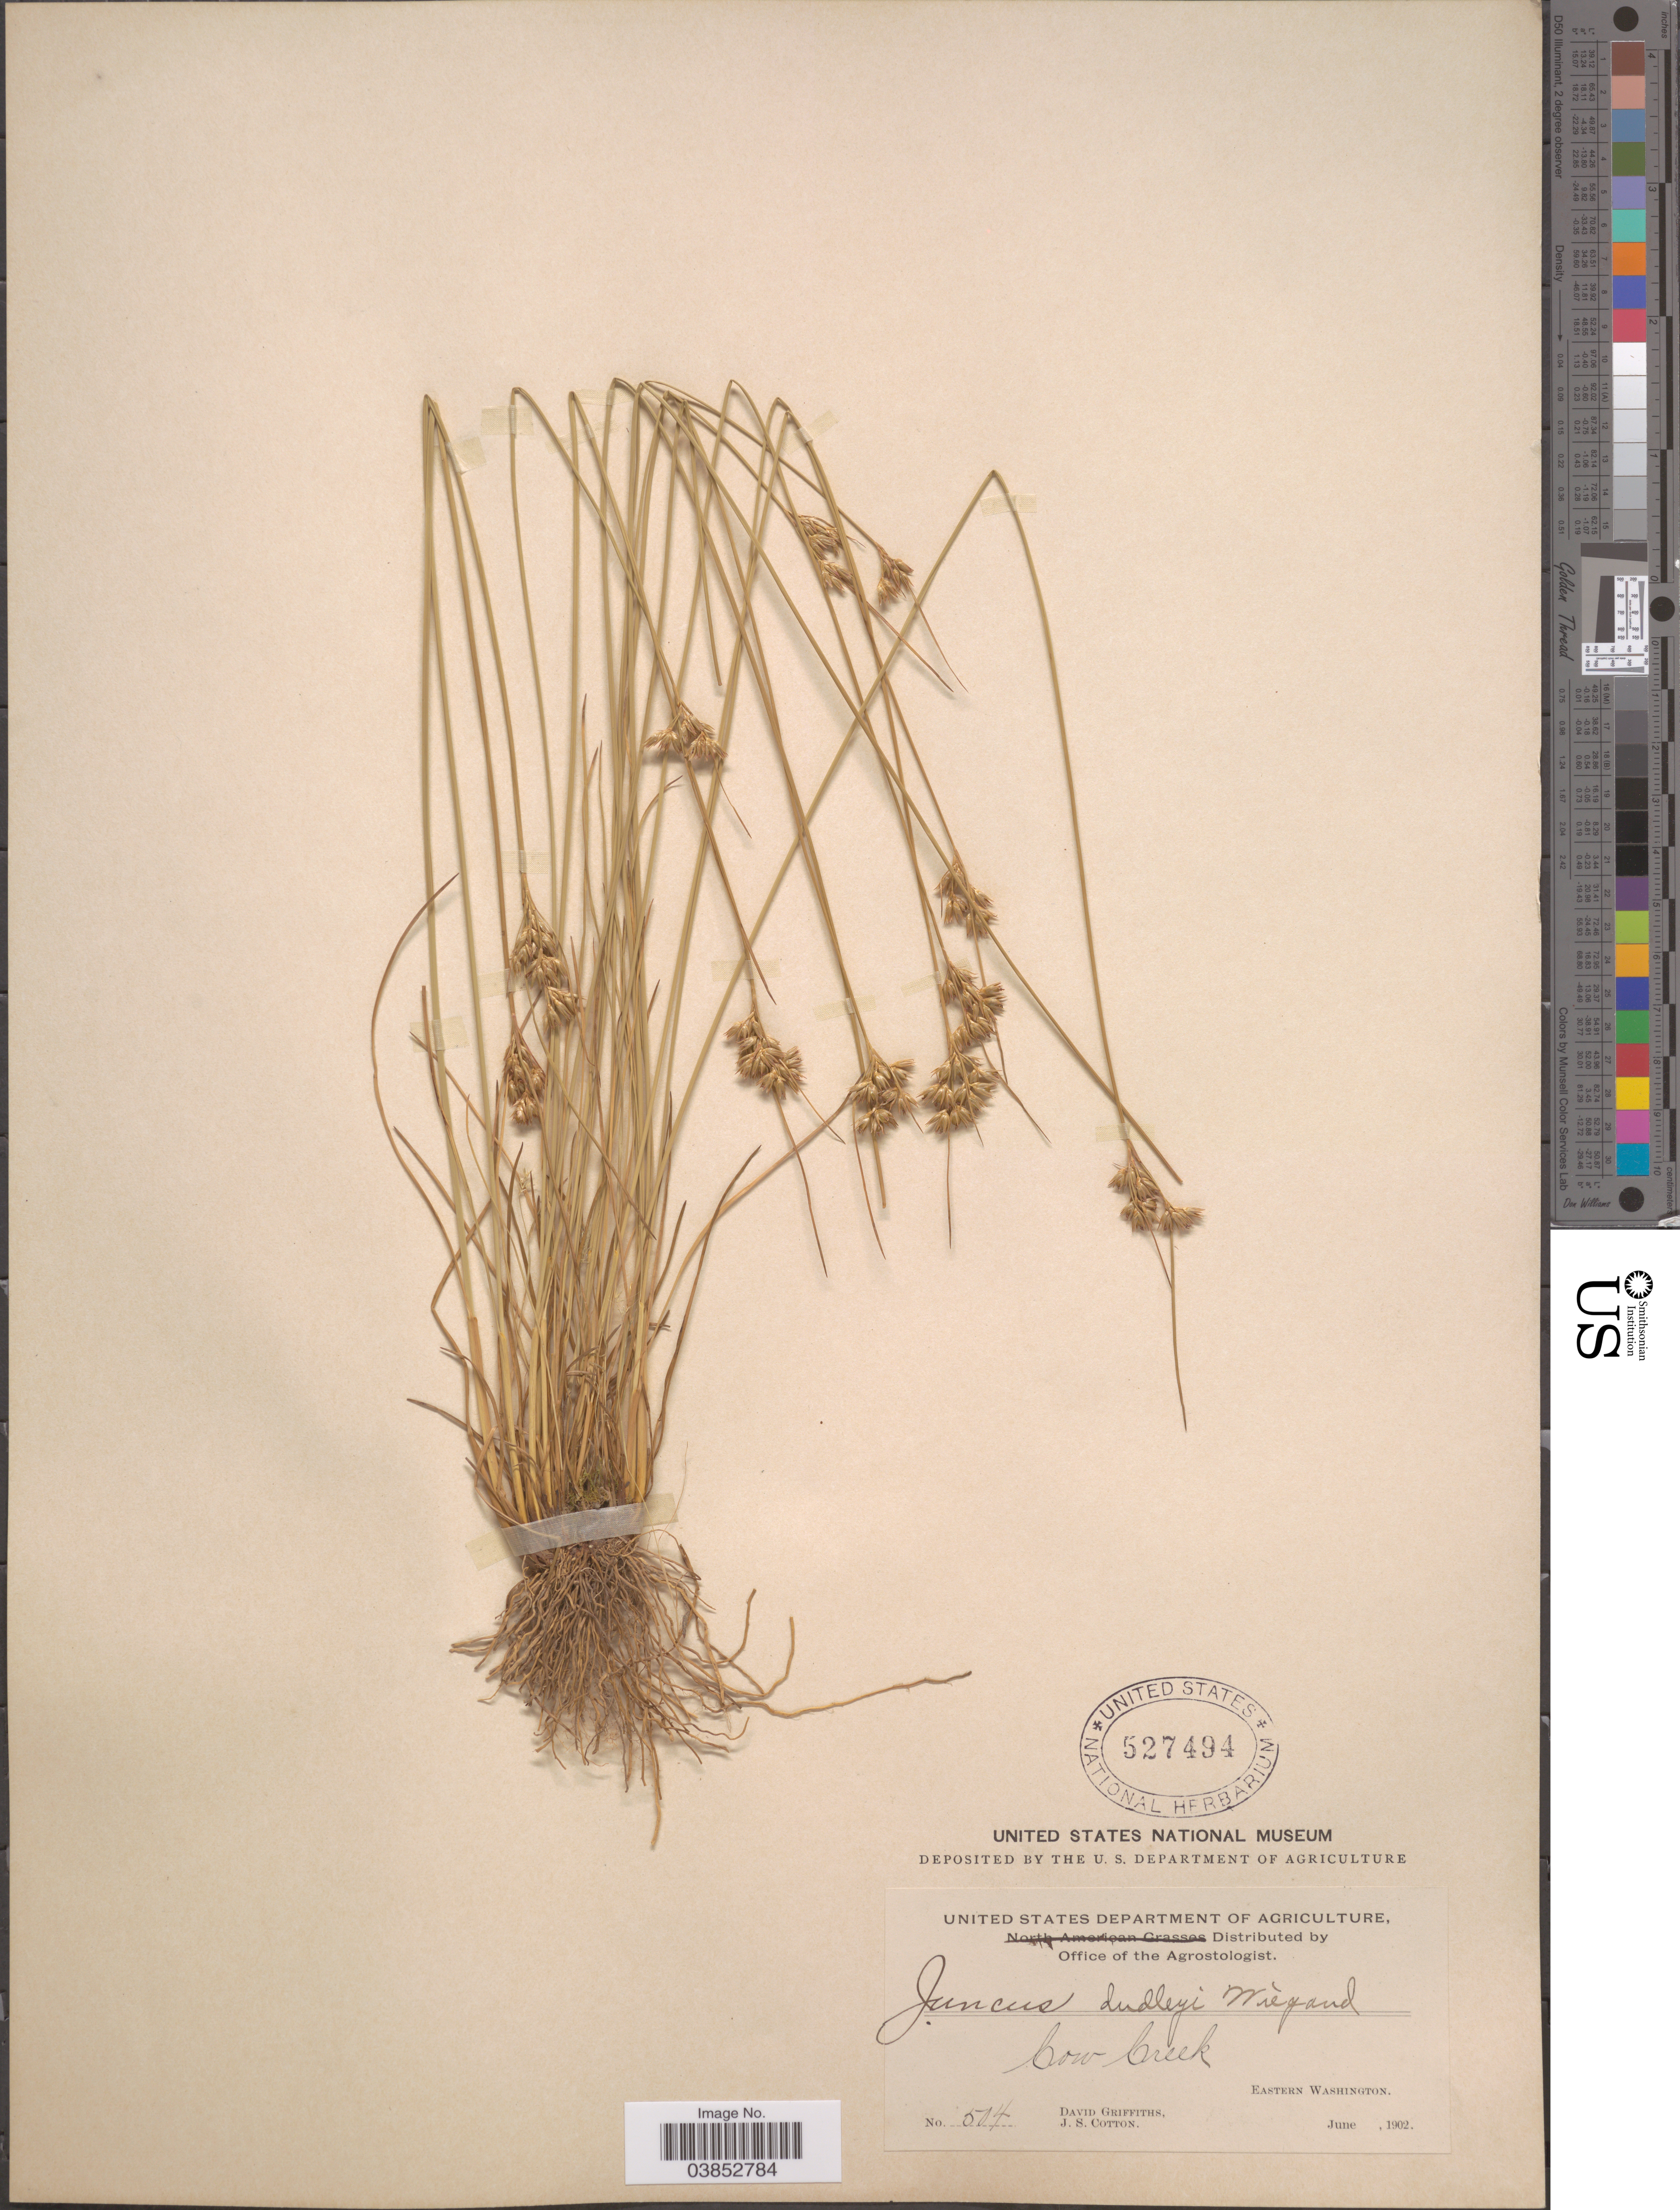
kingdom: Plantae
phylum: Tracheophyta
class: Liliopsida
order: Poales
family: Juncaceae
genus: Juncus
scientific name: Juncus dudleyi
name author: Wiegand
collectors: D. Griffiths & J. S. Cotton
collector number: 504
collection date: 1902-06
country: United States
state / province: Washington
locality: Cow Creek. Eastern Washington.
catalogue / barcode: US 527494